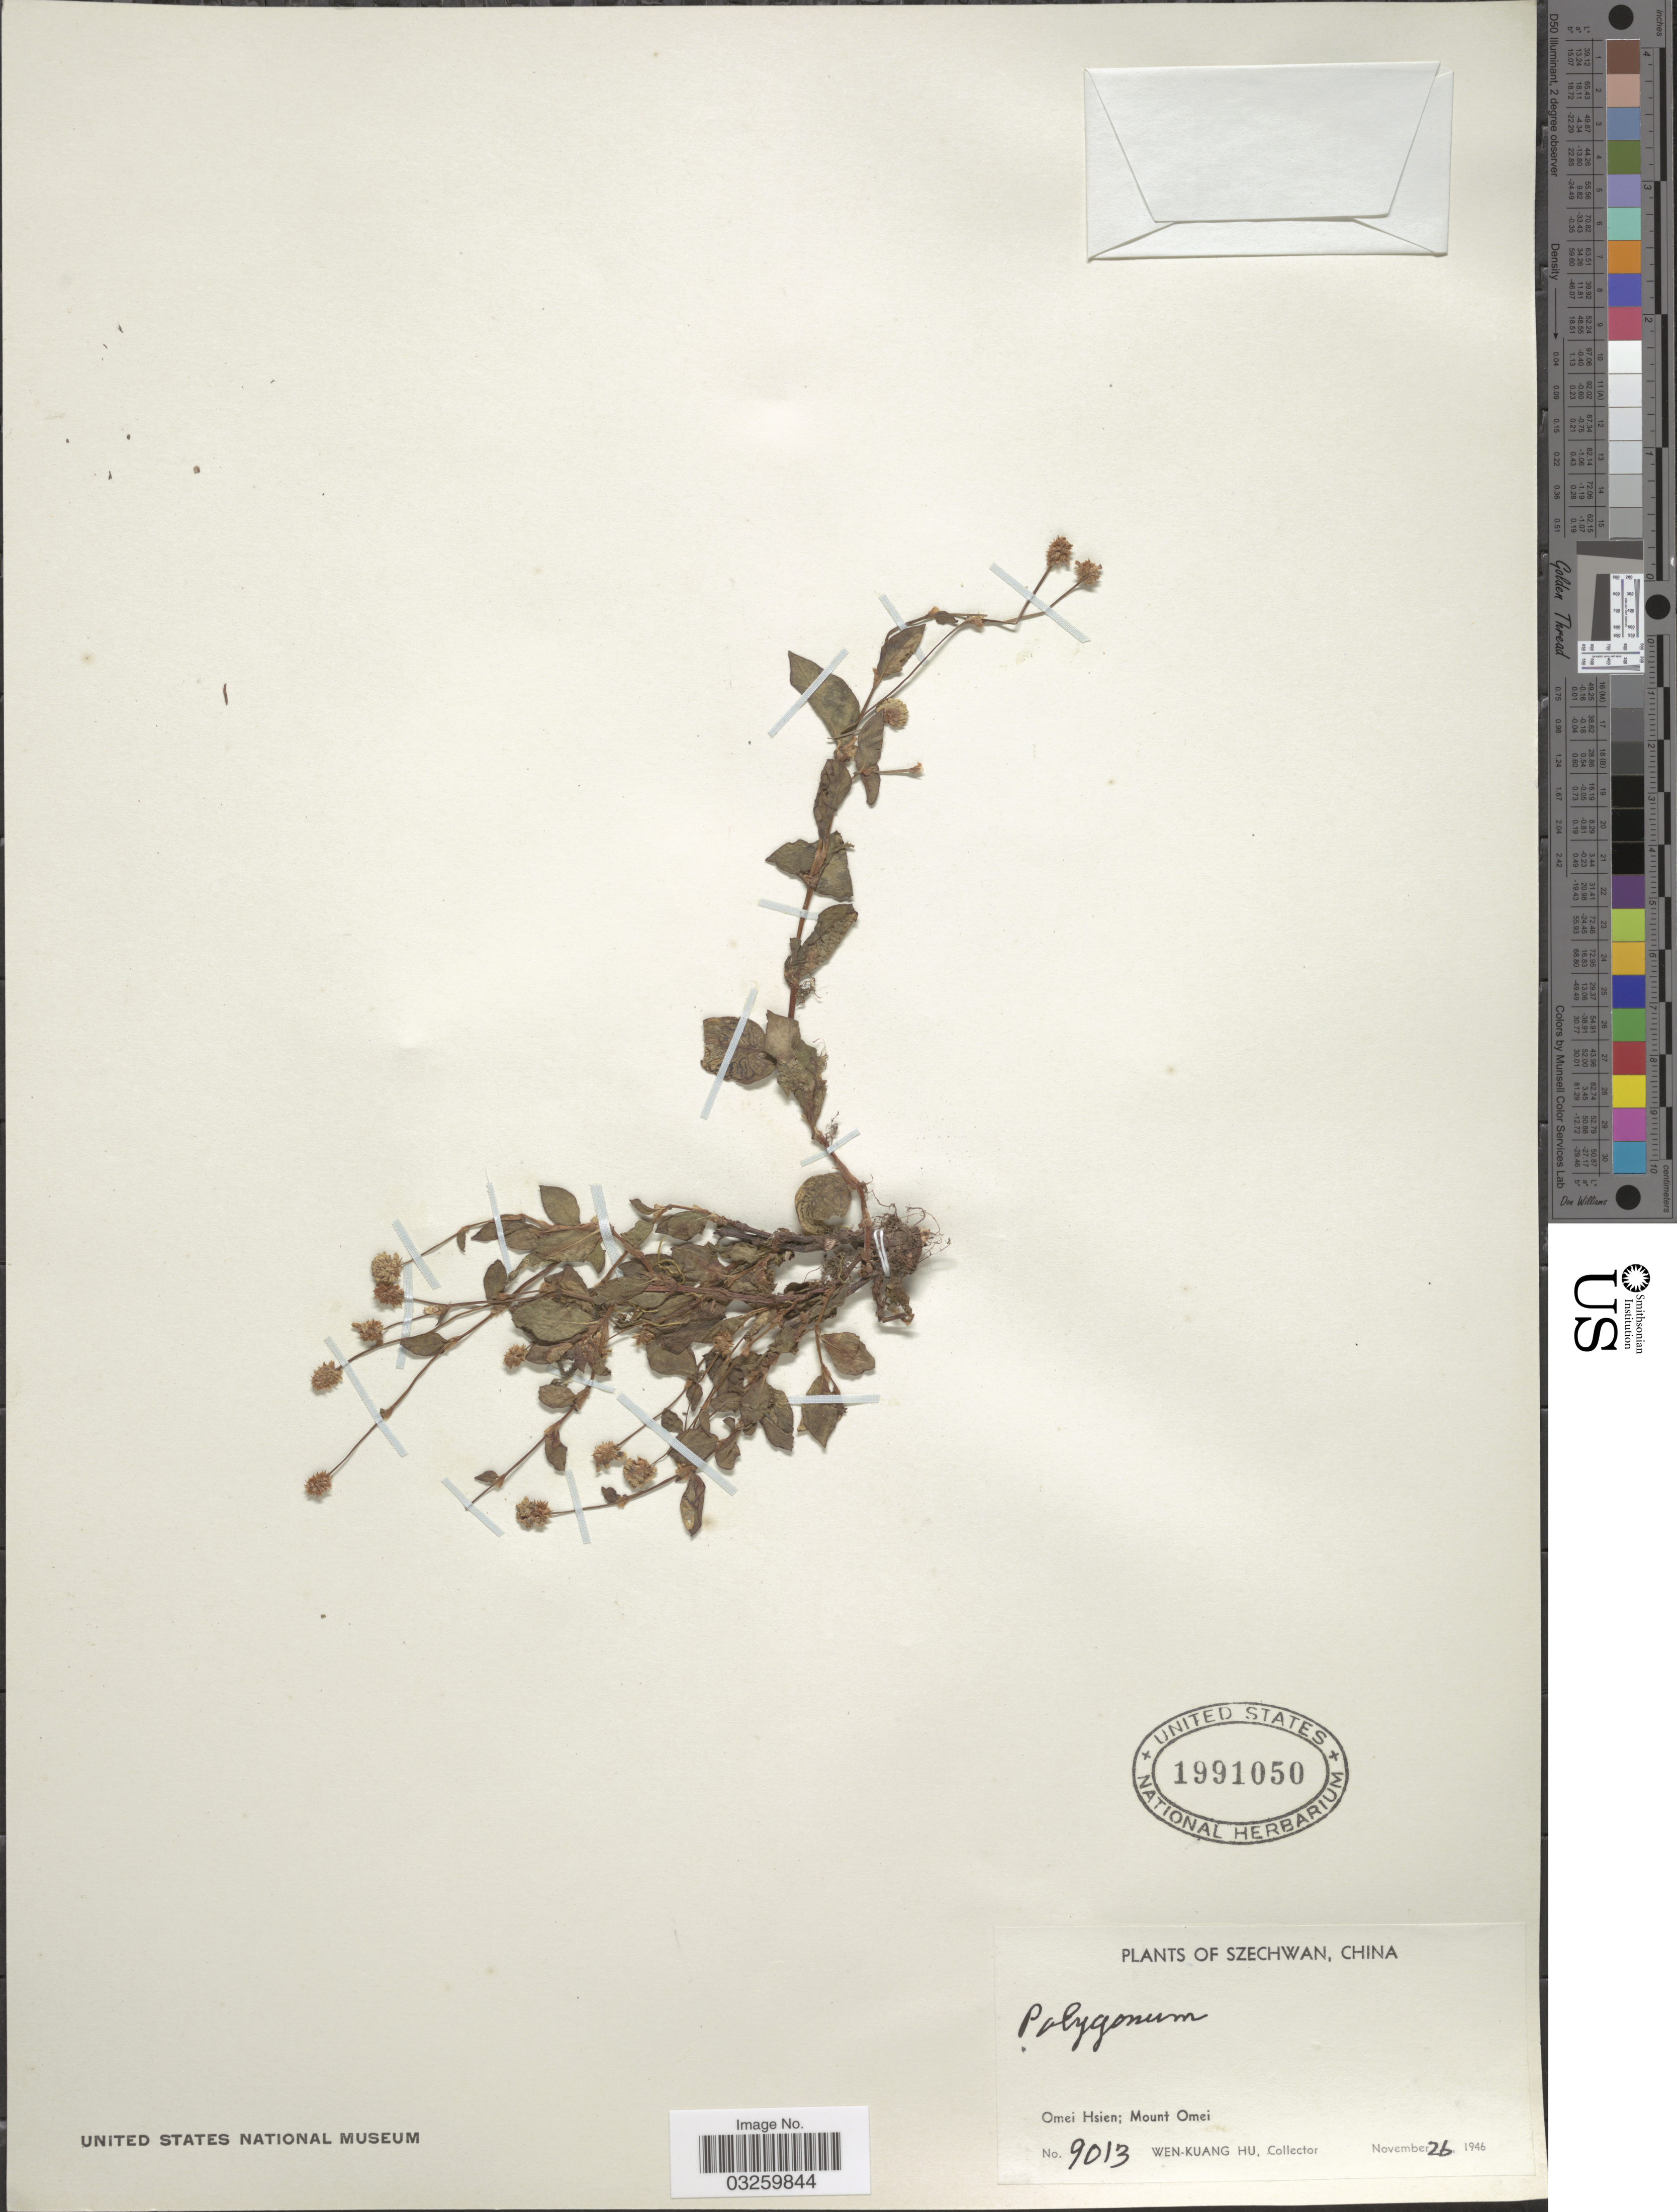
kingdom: Plantae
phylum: Tracheophyta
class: Magnoliopsida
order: Caryophyllales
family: Polygonaceae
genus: Polygonum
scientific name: Polygonum sp.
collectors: W. K. Hu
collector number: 9013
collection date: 1946-11-26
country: China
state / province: Sichuan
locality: Szechwan. Omei Hsien; Mount Omei.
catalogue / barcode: US 1991050